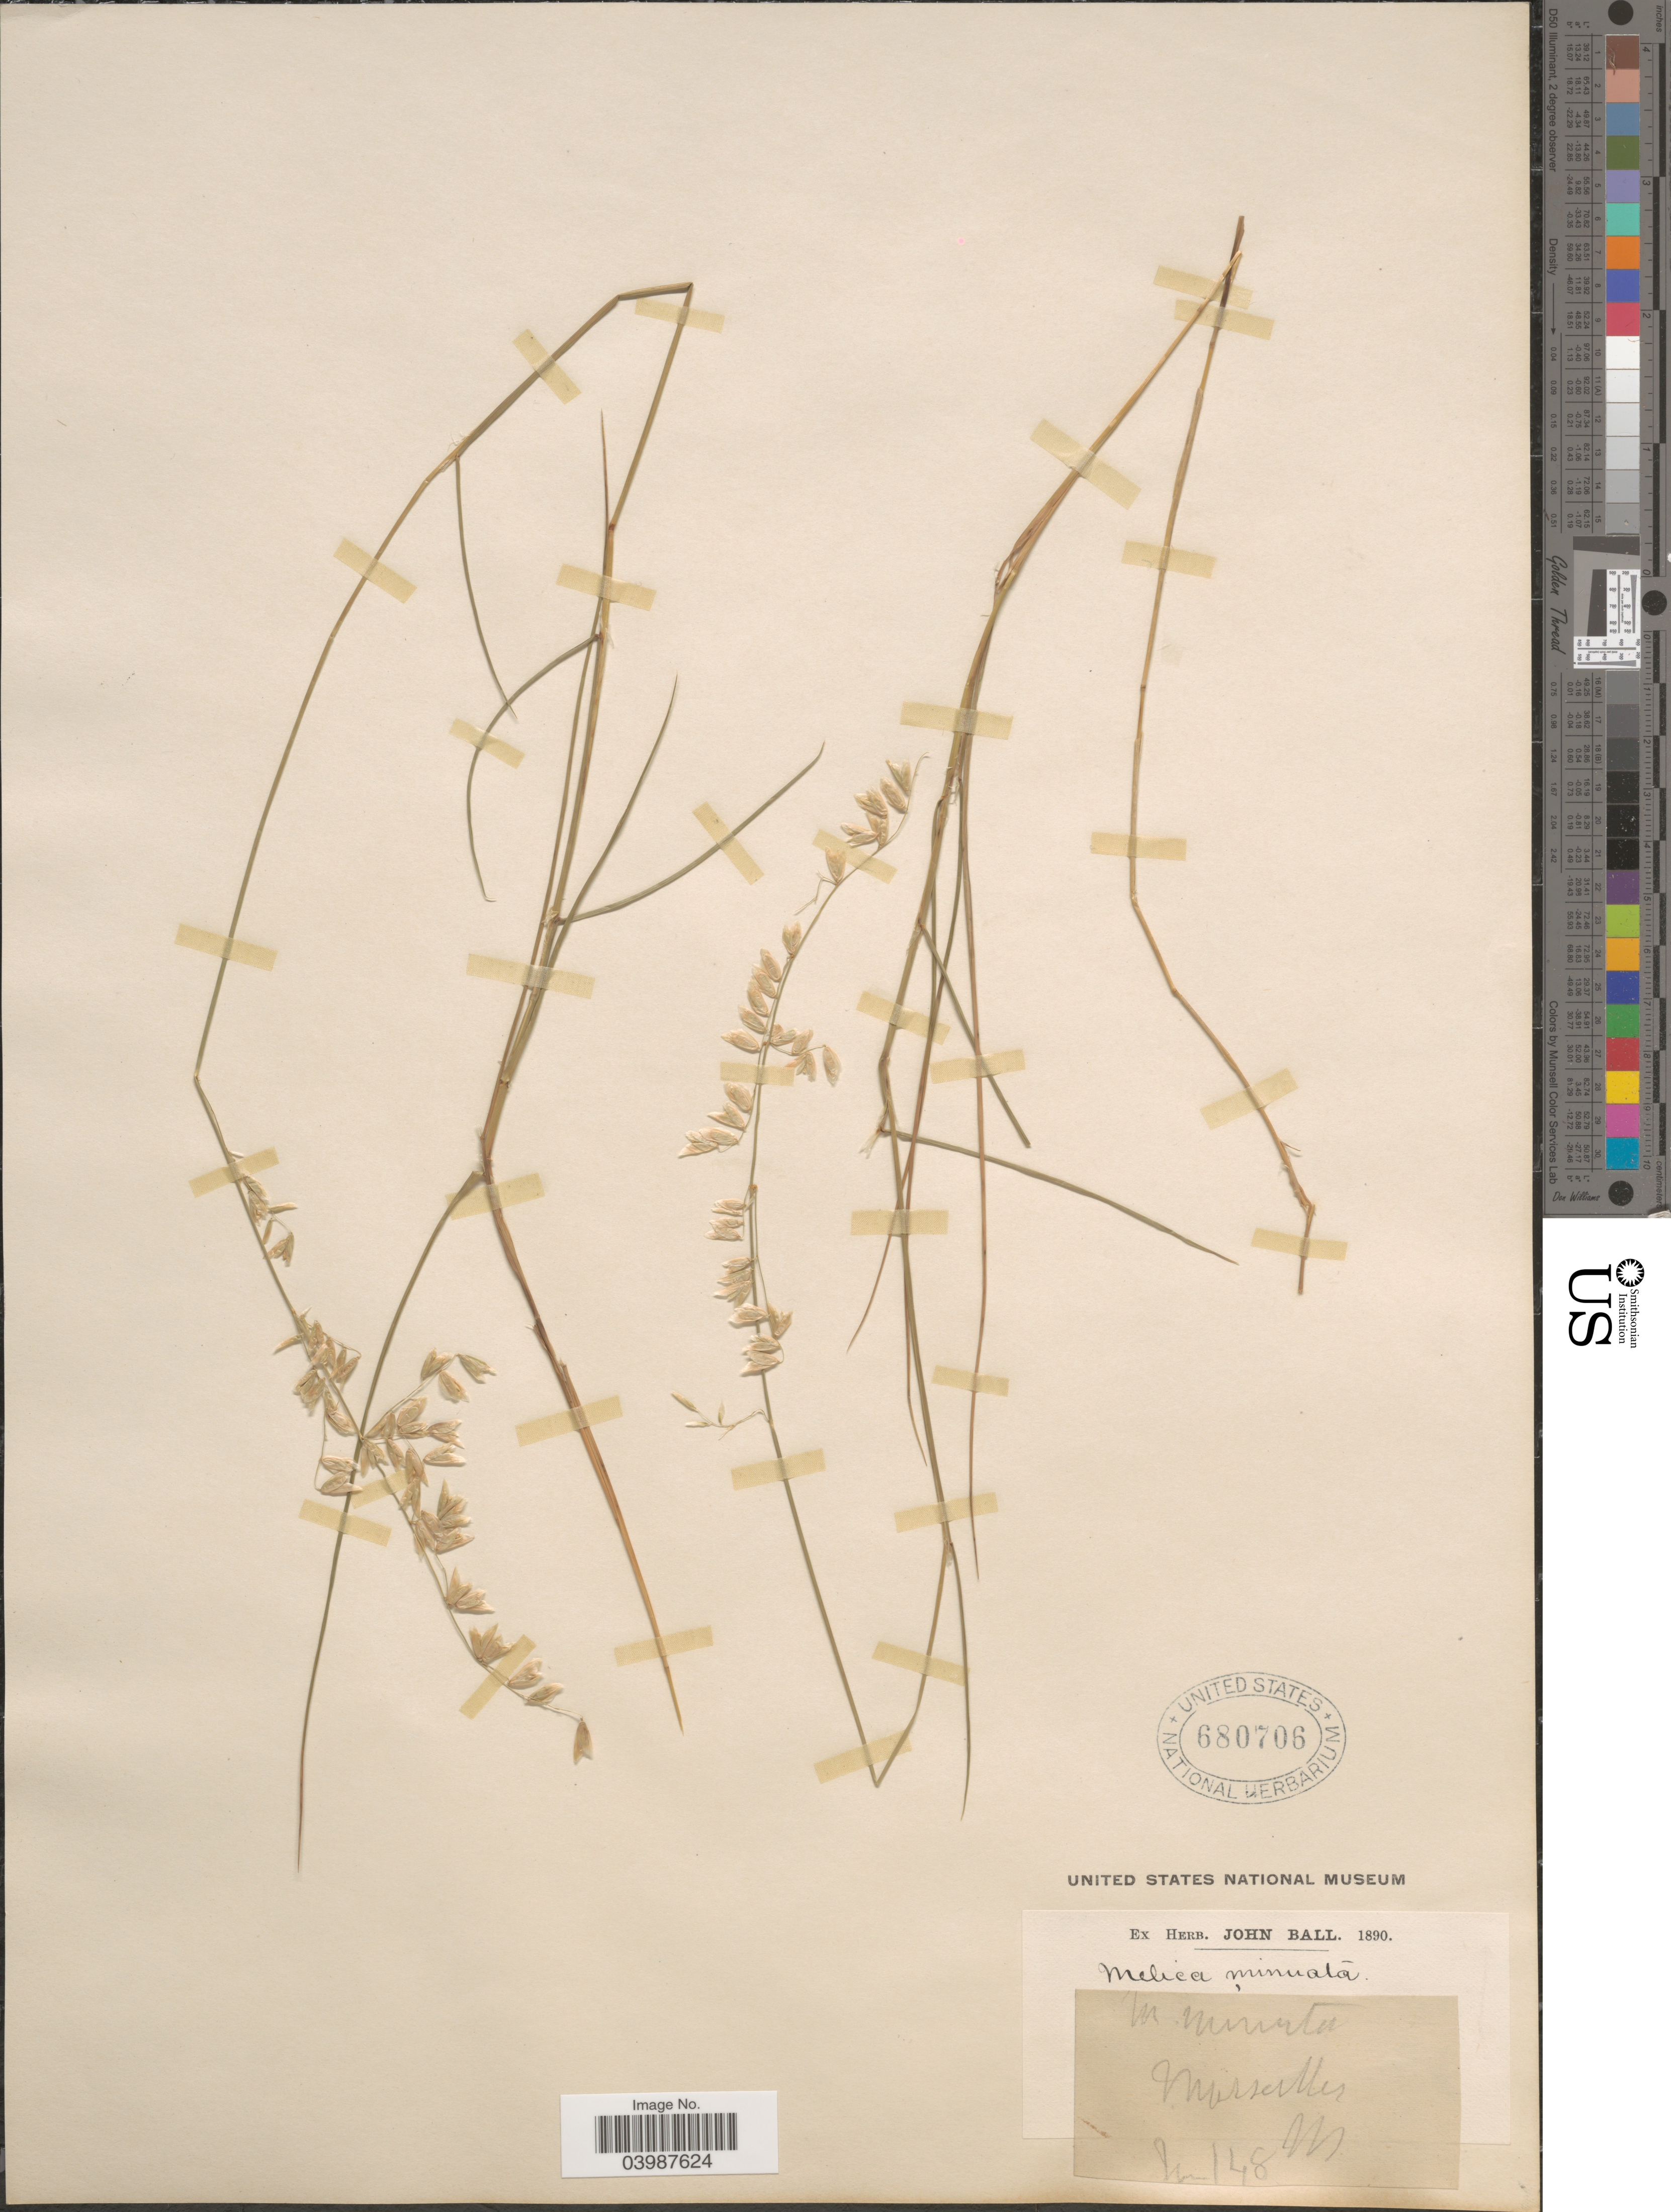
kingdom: Plantae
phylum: Tracheophyta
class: Liliopsida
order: Poales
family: Poaceae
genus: Melica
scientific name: Melica minuta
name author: L.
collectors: J. Ball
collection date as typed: Transcribed d/m/y: /6/48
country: France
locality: Marseilles.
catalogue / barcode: US 680706